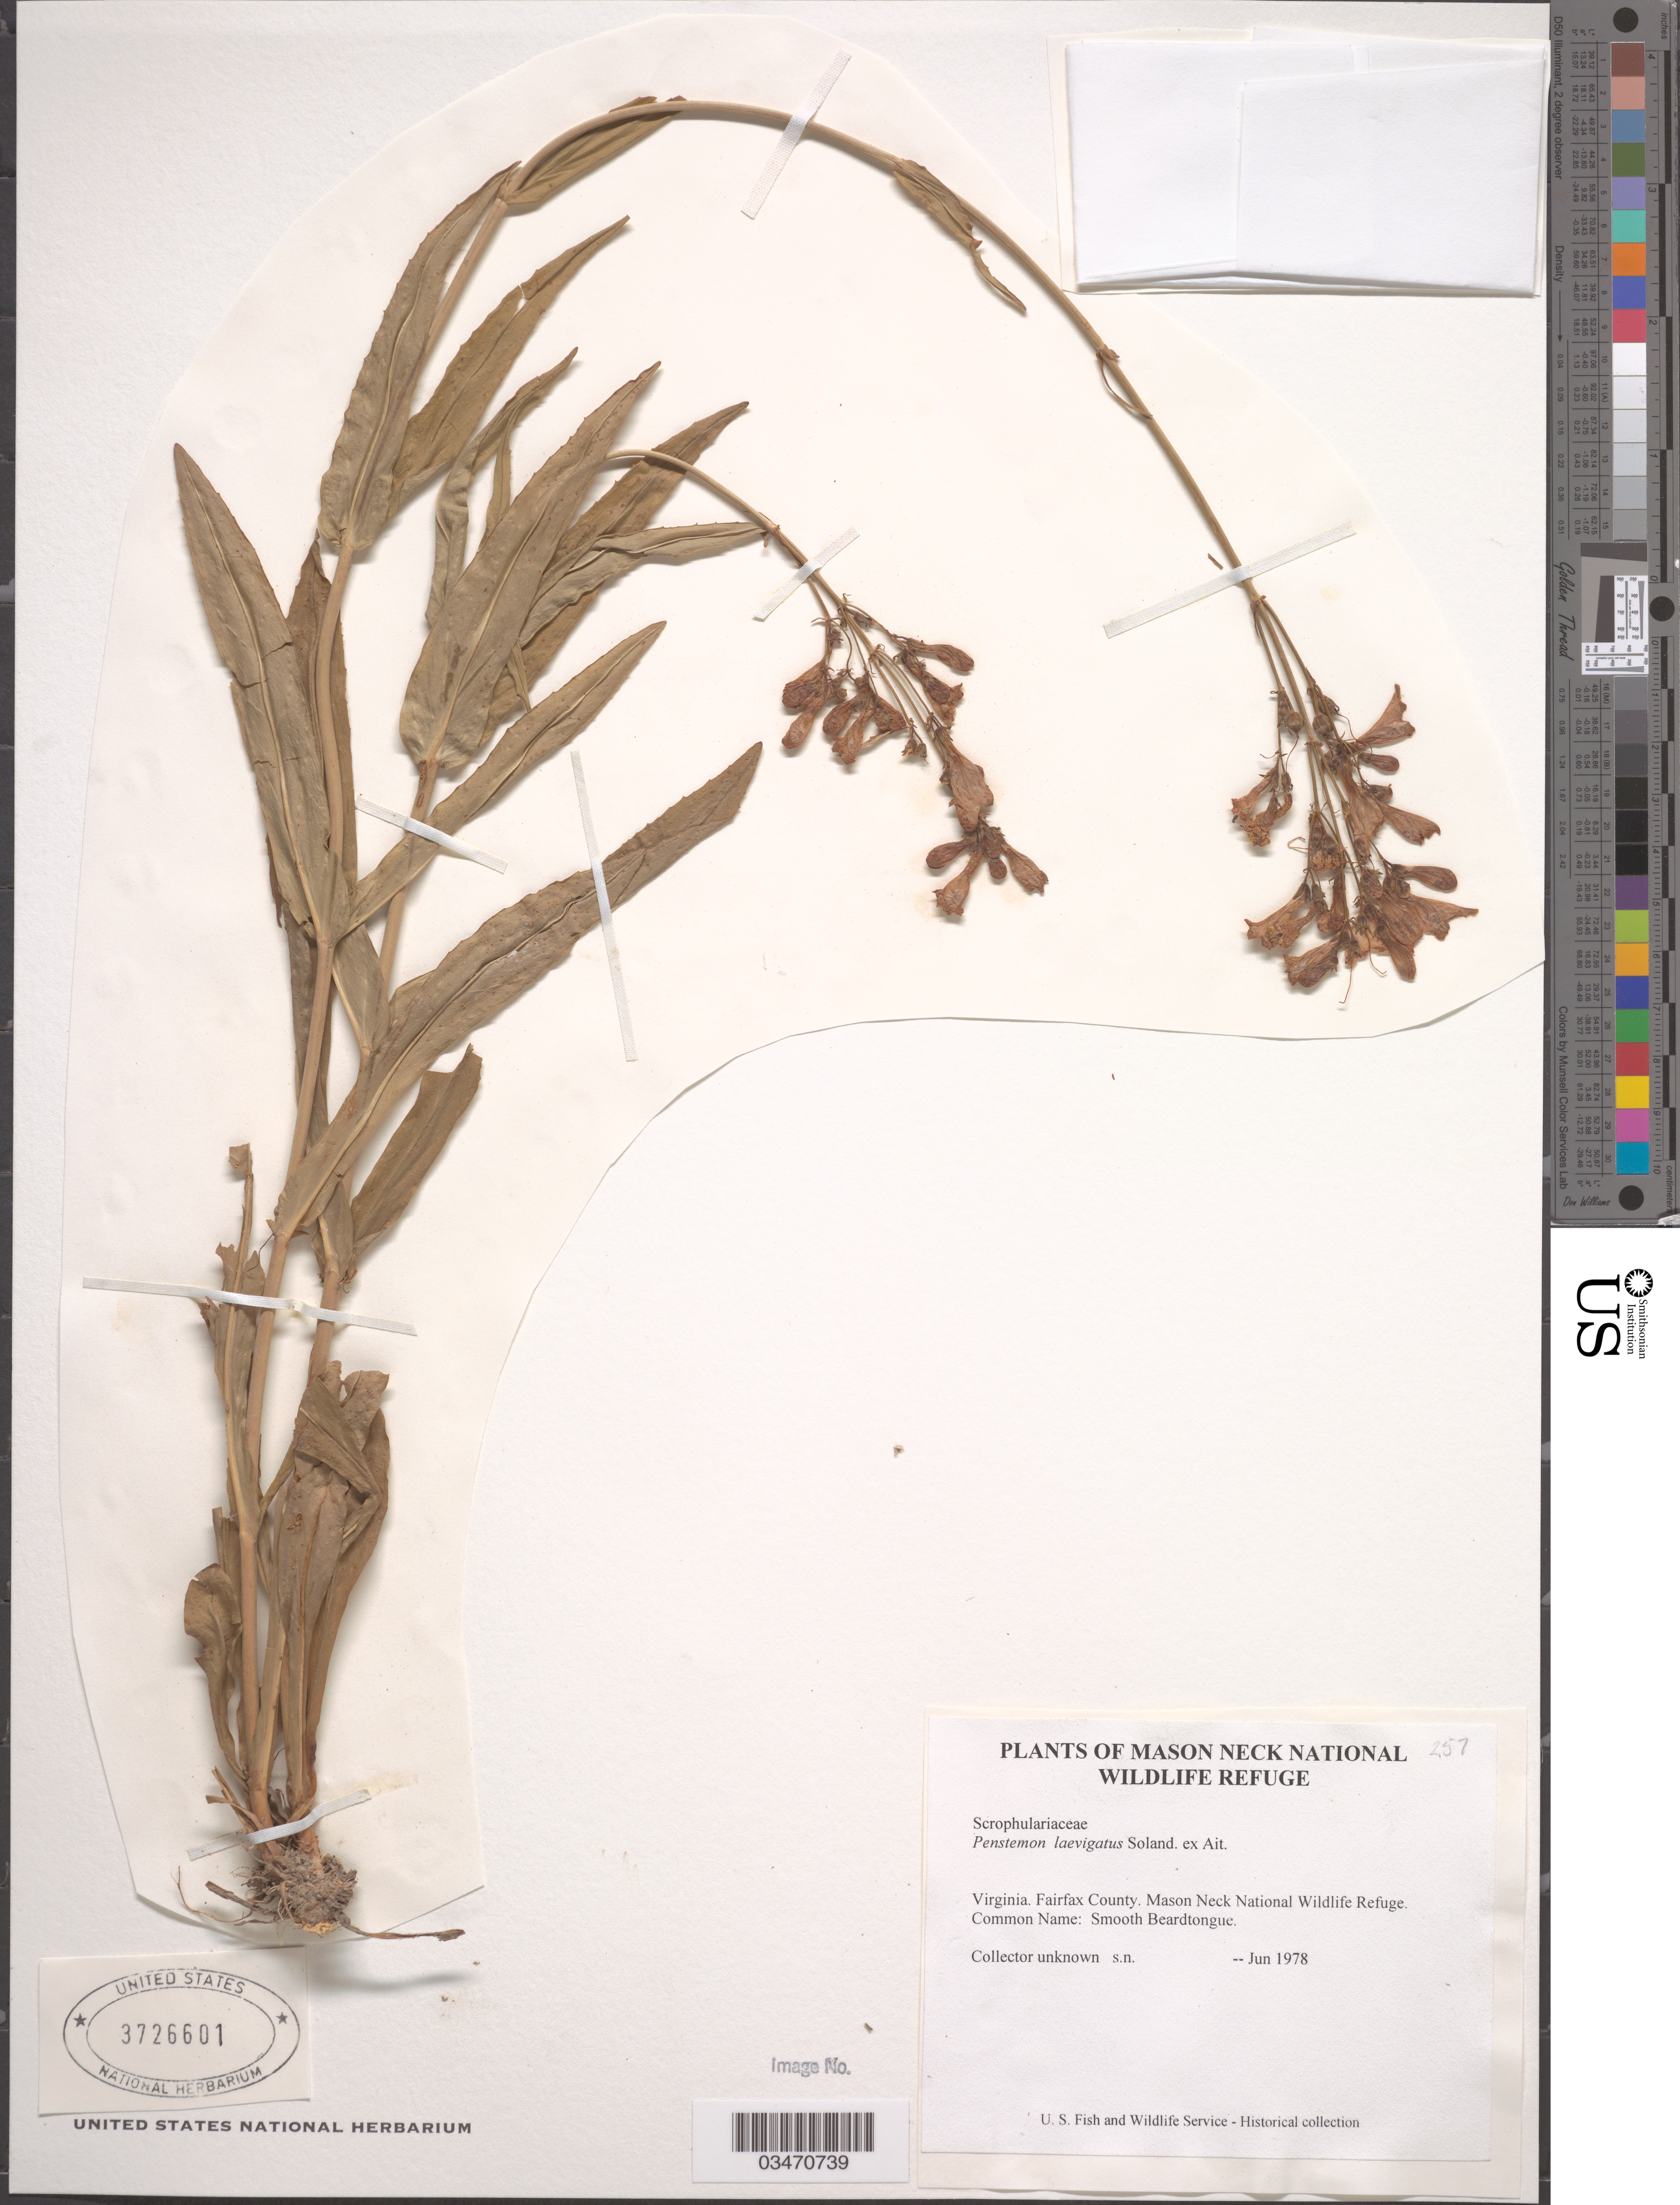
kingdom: Plantae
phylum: Tracheophyta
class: Magnoliopsida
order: Lamiales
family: Plantaginaceae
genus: Penstemon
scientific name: Penstemon laevigatus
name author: Aiton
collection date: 1978-06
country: United States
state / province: Virginia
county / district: Fairfax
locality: Mason Neck National Wildlife Refuge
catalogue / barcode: US 3726601